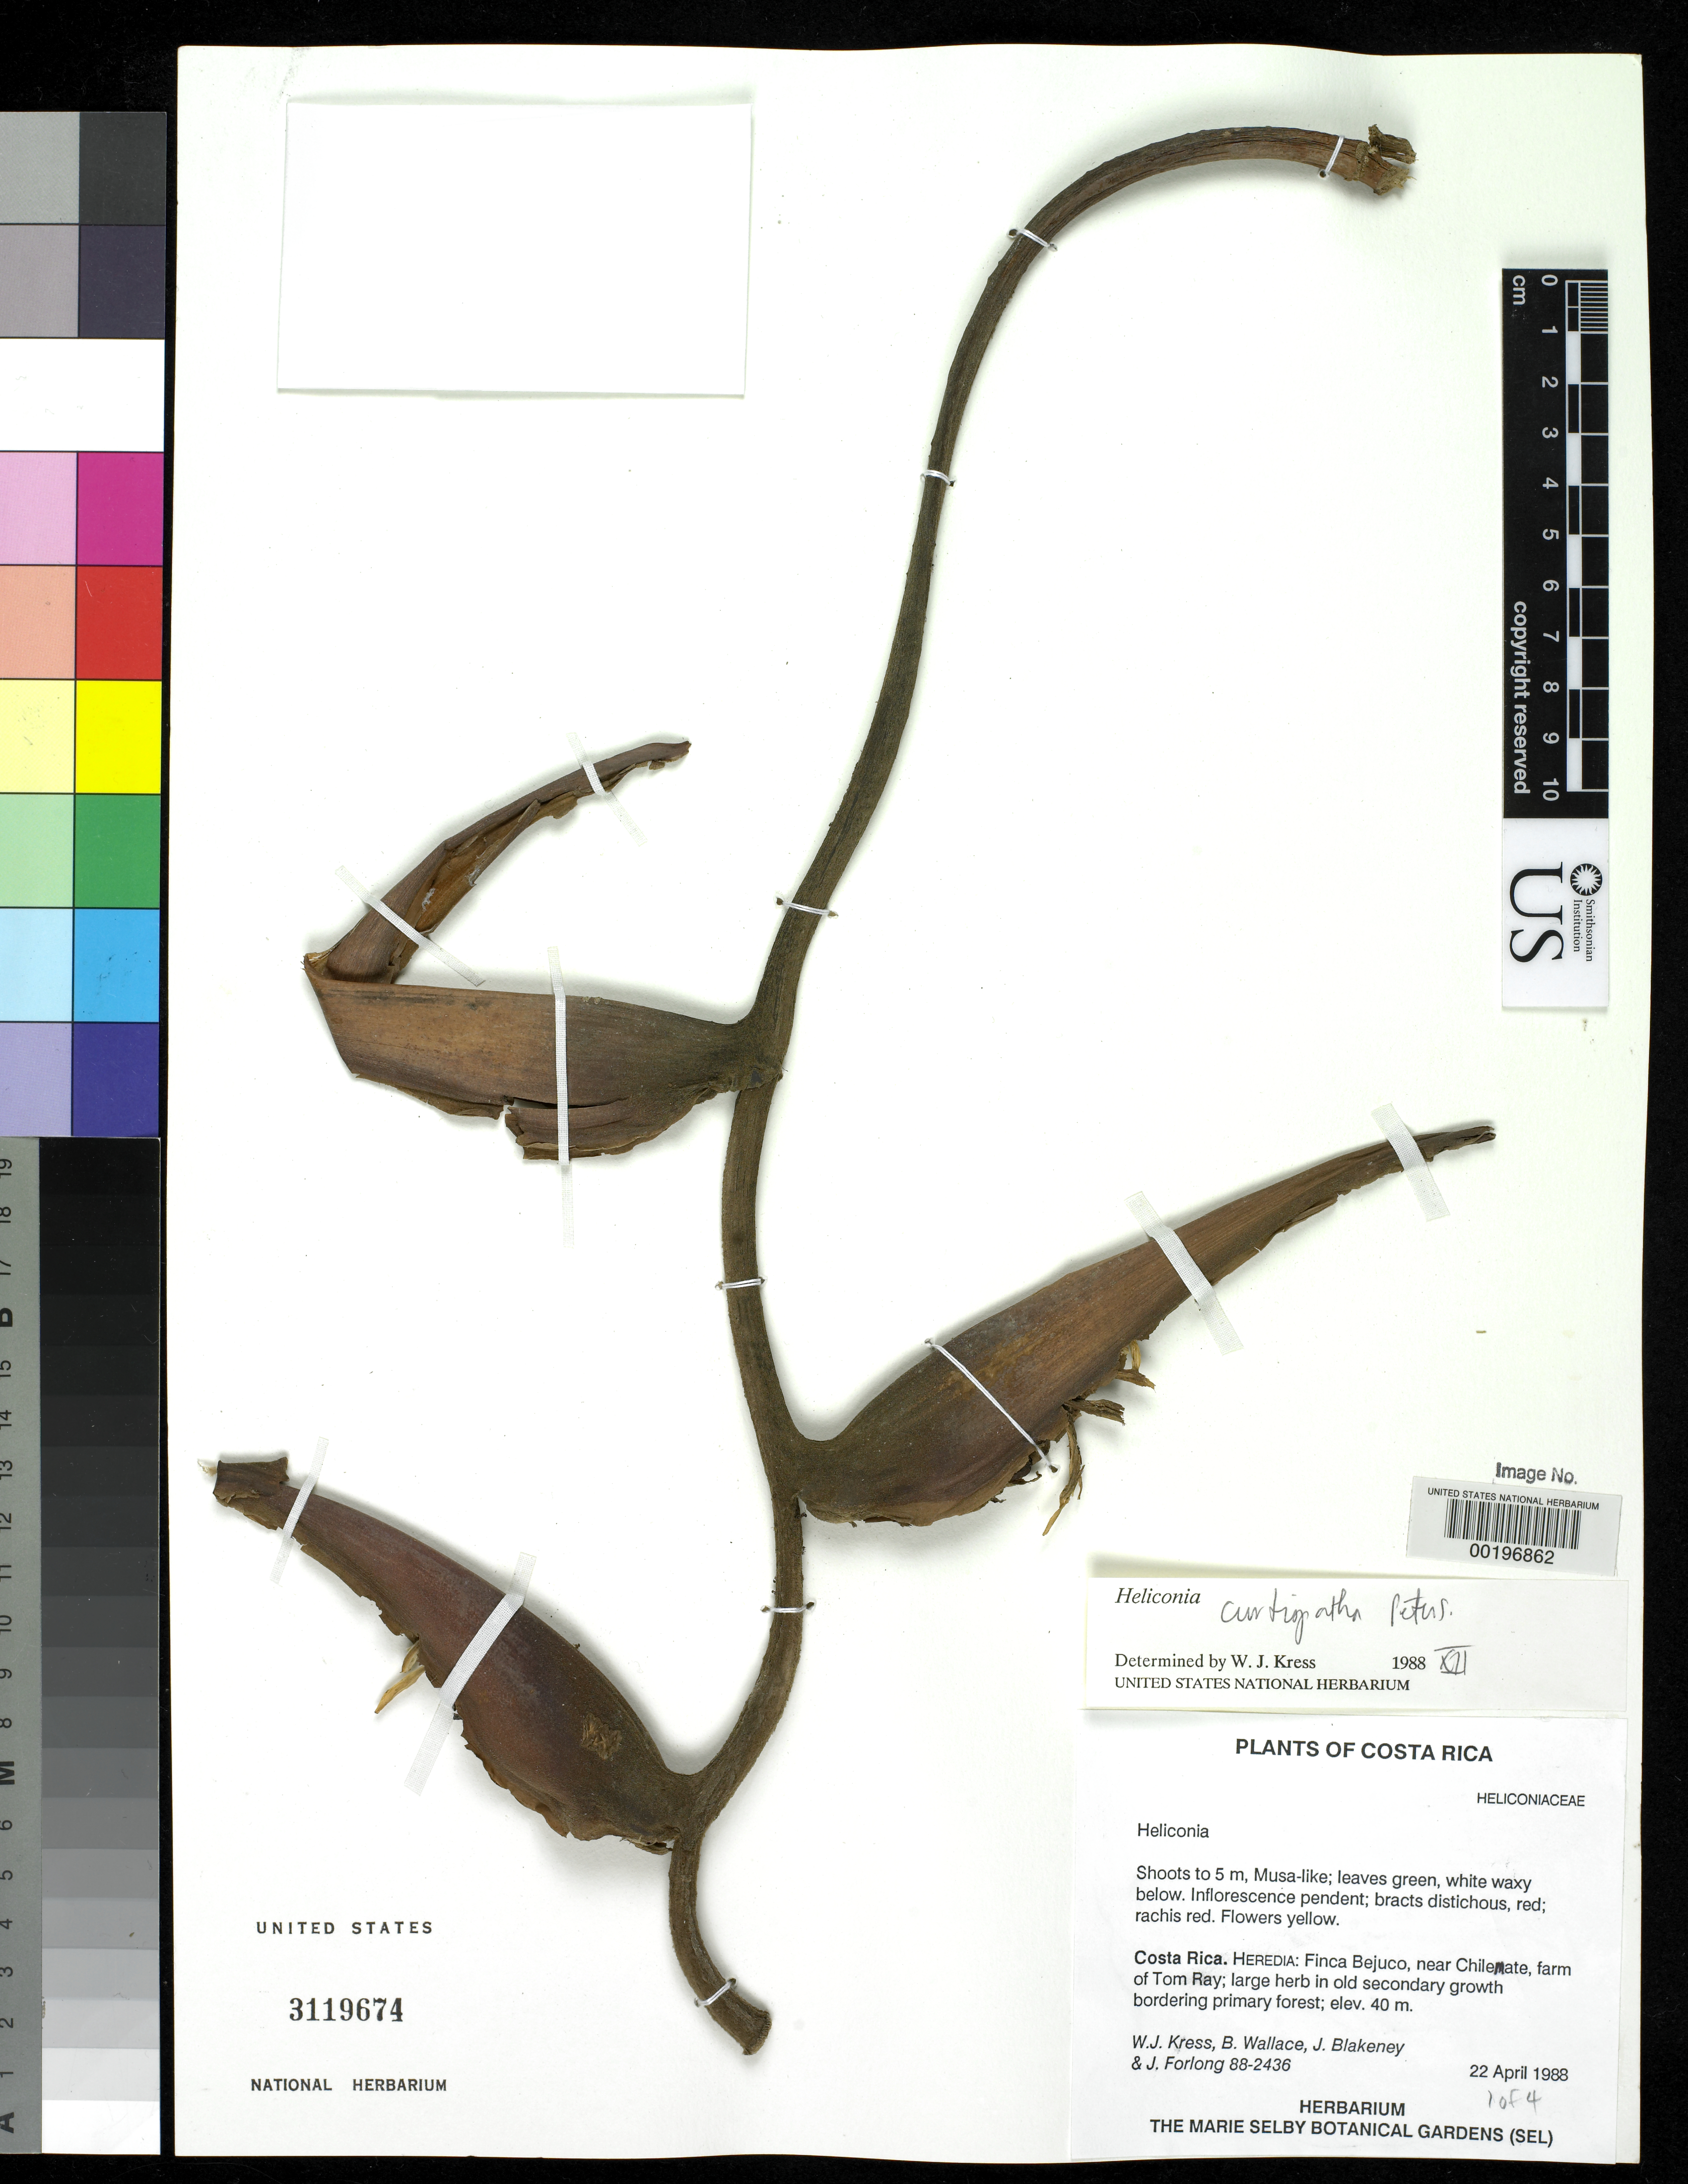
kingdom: Plantae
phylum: Tracheophyta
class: Liliopsida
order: Zingiberales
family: Heliconiaceae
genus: Heliconia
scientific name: Heliconia curtispatha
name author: Petersen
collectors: W. J. Kress, B. Wallace, J. Blakeney & J. Forlong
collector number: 88-2436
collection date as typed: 22 Apr 1988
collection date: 1988-04-22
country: Costa Rica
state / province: Heredia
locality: Finca bejuco, near chilemate, farm of tom ray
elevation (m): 40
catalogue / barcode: US 3119674